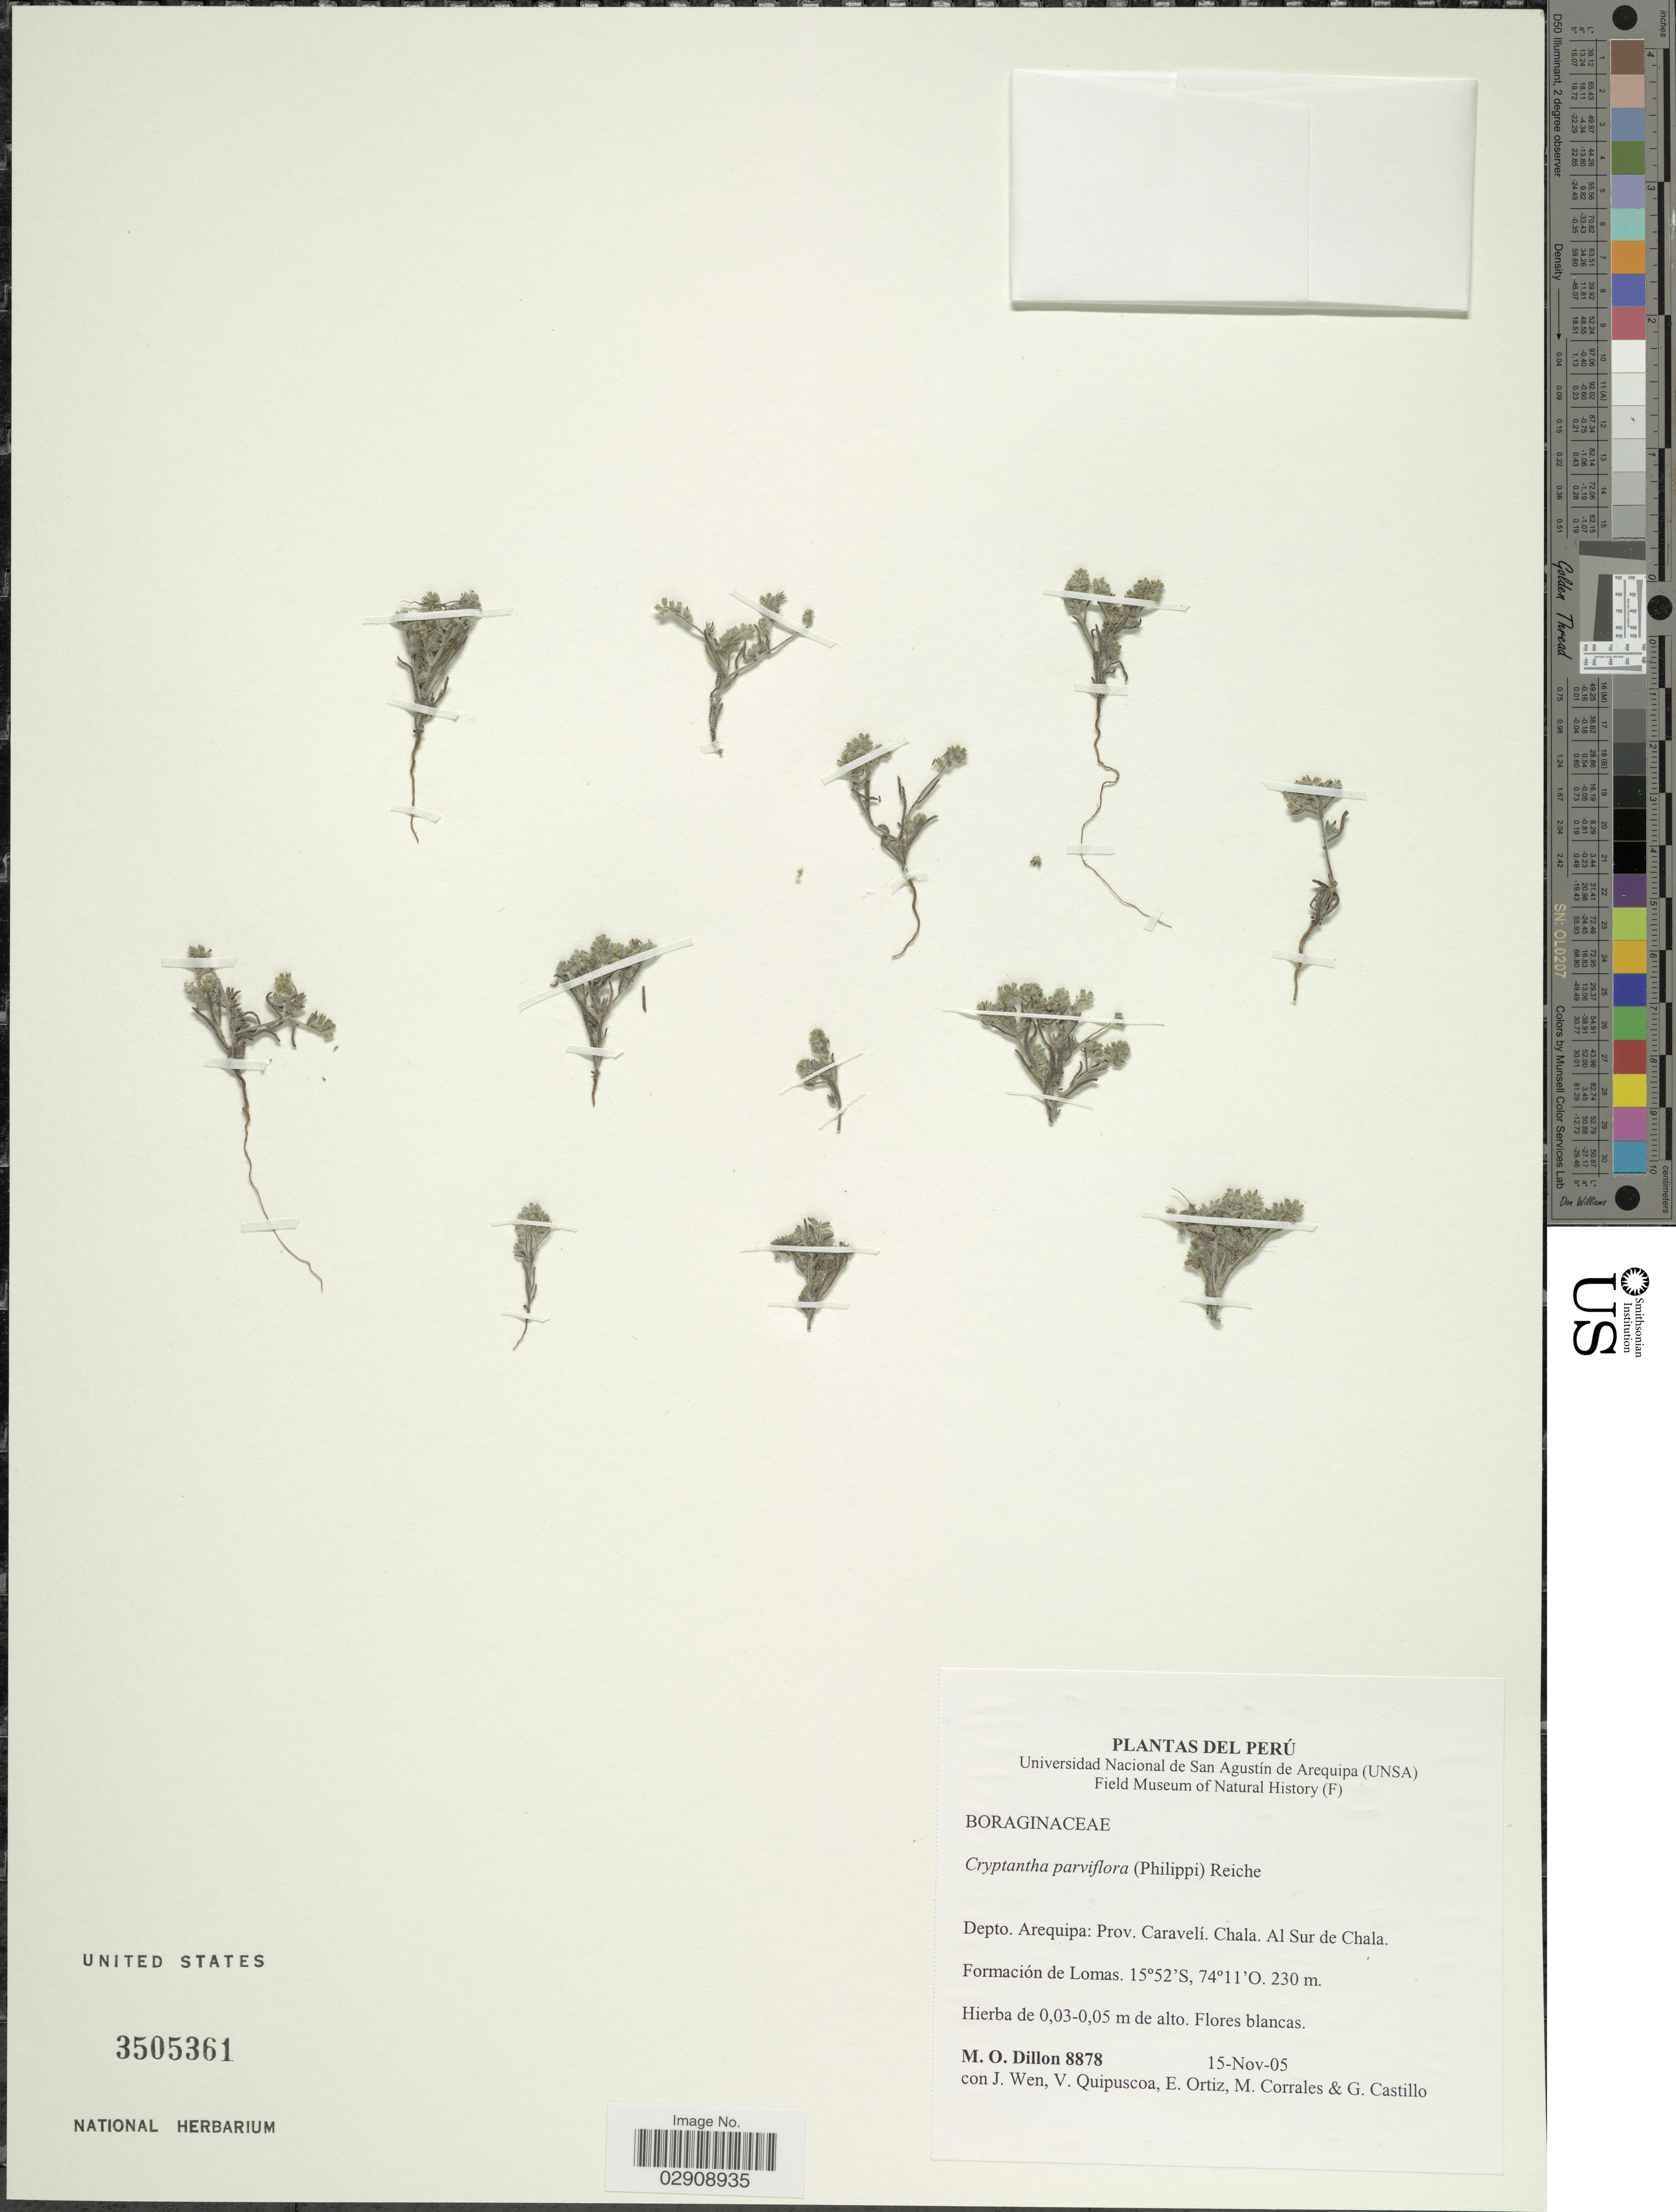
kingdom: Plantae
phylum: Tracheophyta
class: Magnoliopsida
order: Boraginales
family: Boraginaceae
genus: Johnstonella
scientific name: Johnstonella parviflora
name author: (Phil.) Hasenstab & M.G. Simpson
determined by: Moroni, Pablo, (SI), Instituto de Botanica Darwinion (ARGENTINA)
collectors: M. O. Dillon, J. Wen, V. Quipuscoa, E. Ortiz & et al.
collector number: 8878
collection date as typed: Transcribed d/m/y: 15/11/5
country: Peru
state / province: Arequipa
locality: Depto. Arequipa: Prov. Caravelí. Chala. Al Sur de Chala. Formación de Lomas. Perú.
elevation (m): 230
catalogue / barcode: US 3505361